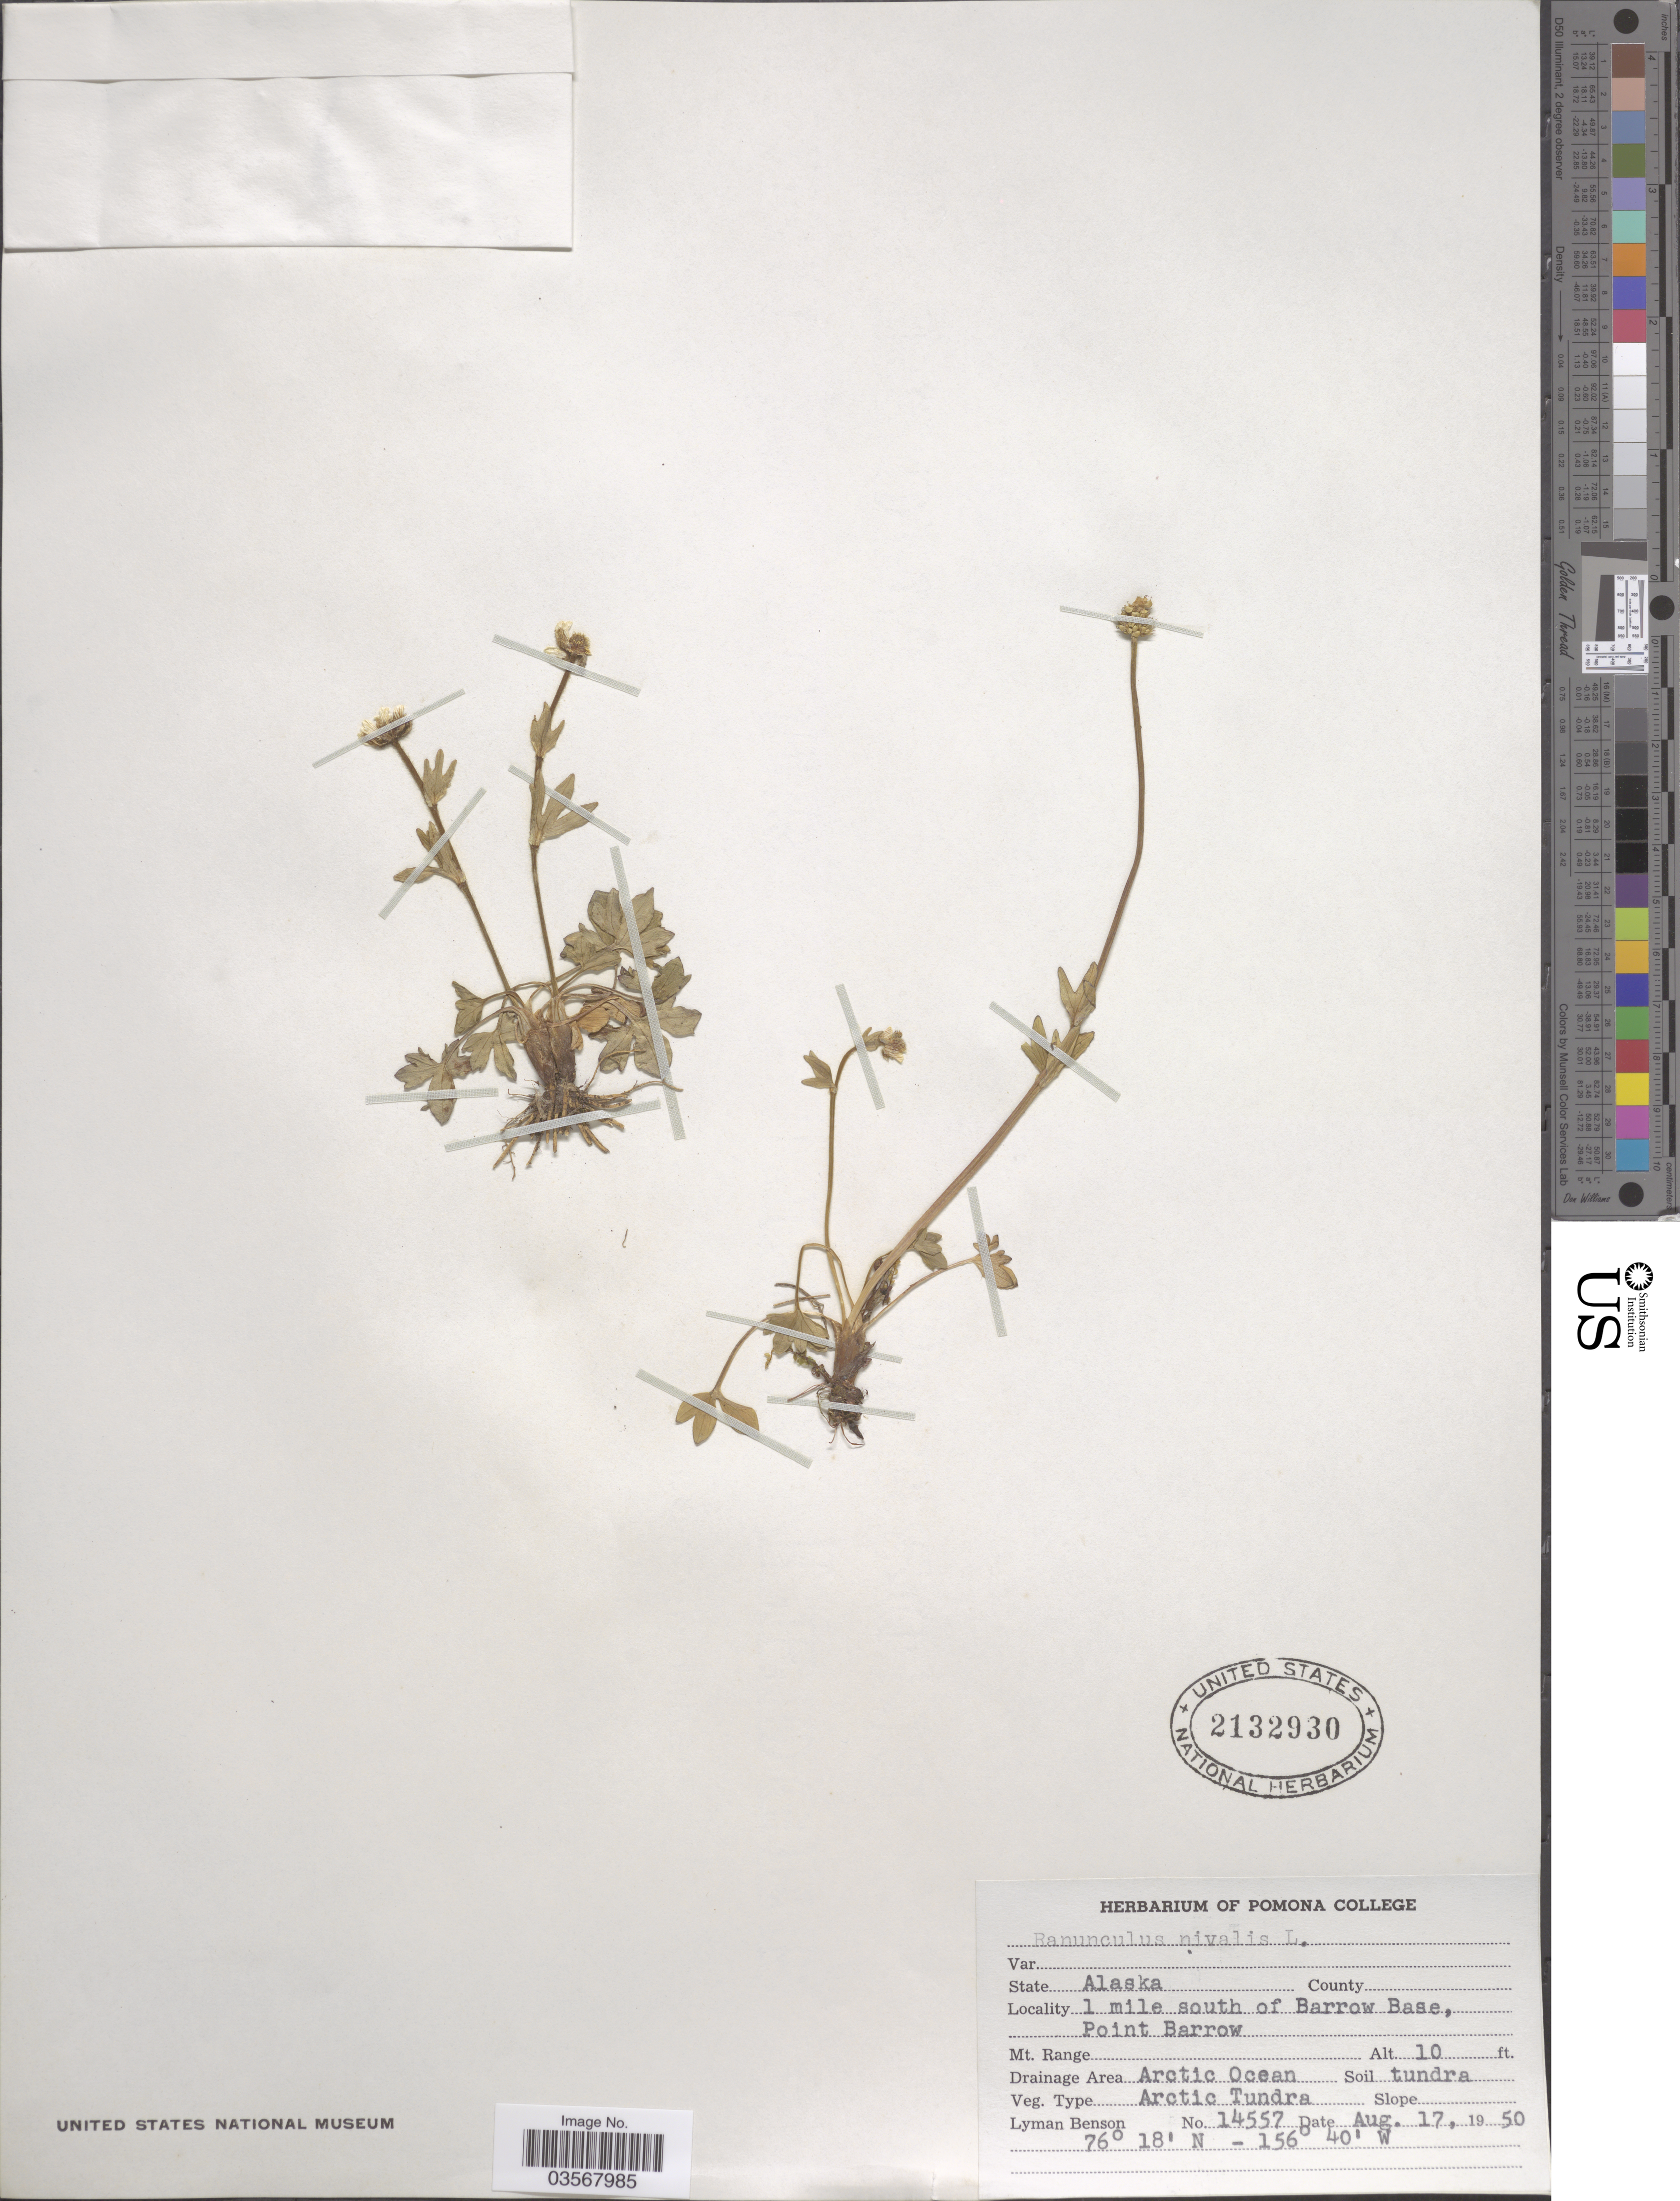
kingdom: Plantae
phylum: Tracheophyta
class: Magnoliopsida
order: Ranunculales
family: Ranunculaceae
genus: Ranunculus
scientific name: Ranunculus nivalis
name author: L.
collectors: L. D. Benson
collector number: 14557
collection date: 1950-08-17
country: United States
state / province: Alaska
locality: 1 mile south of Barrow Base, Point Barrow. Drainage Area Arctic Ocean.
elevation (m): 3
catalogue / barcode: US 2132930